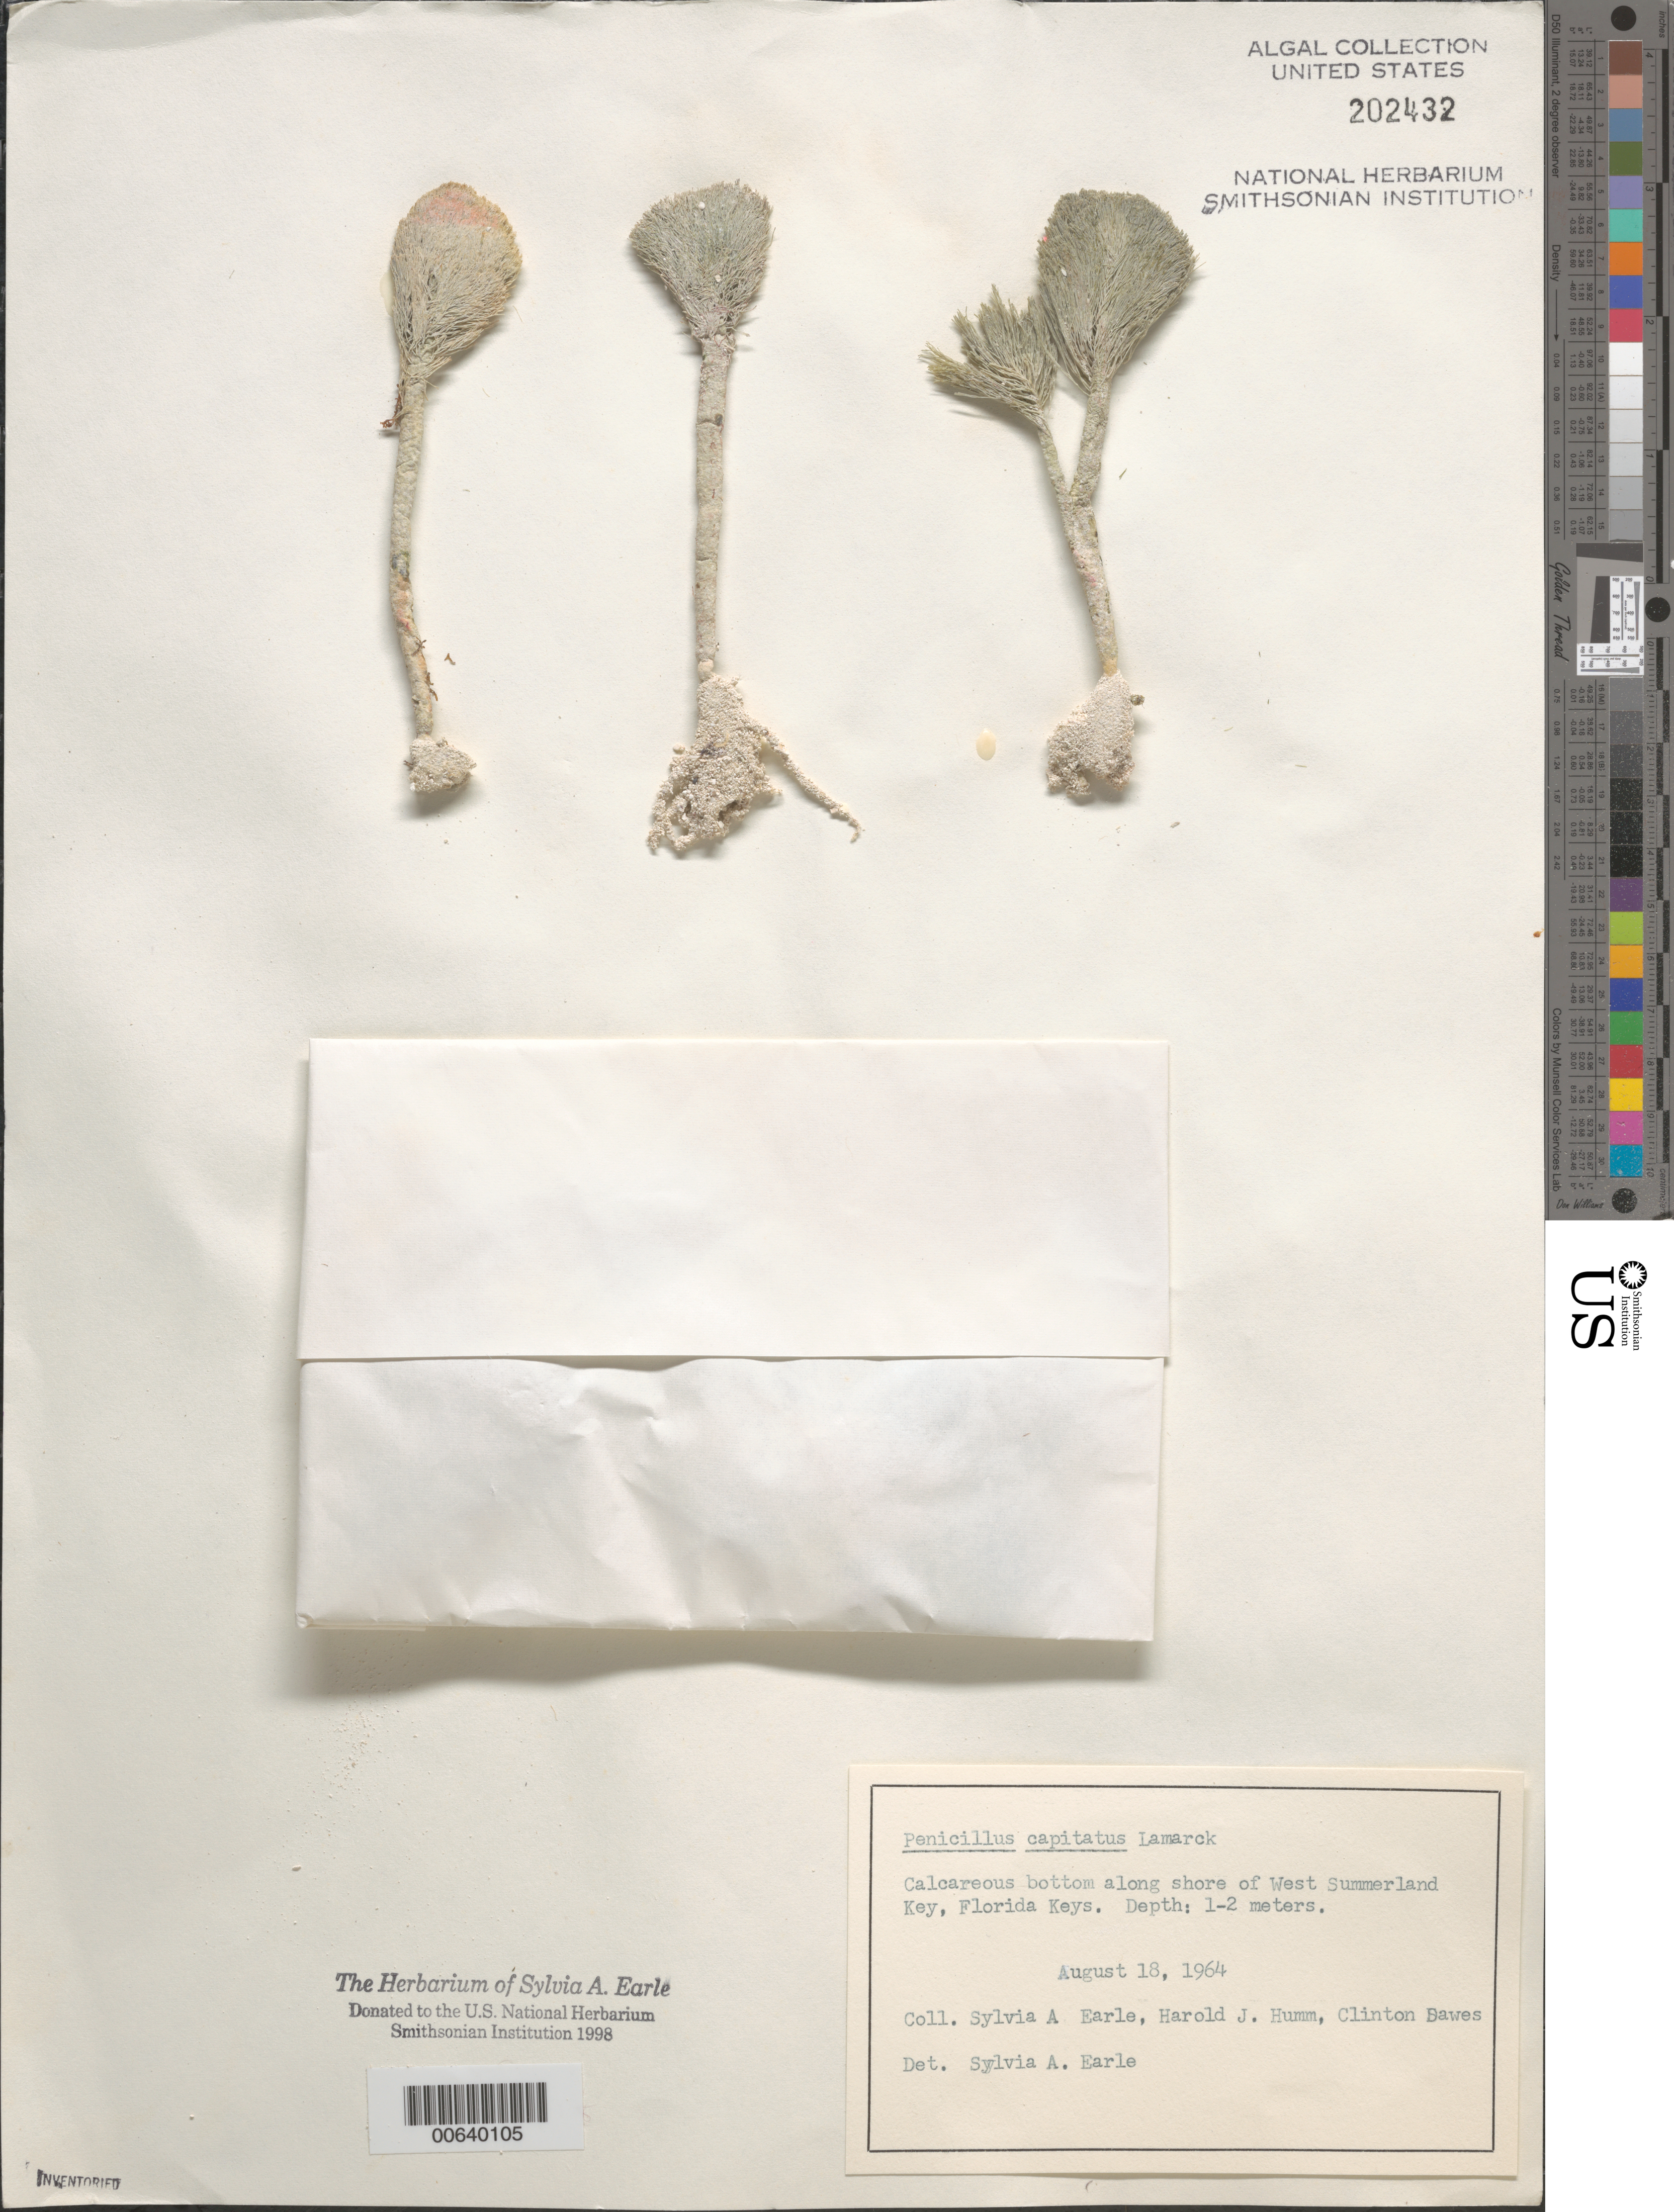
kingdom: Plantae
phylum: Chlorophyta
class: Ulvophyceae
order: Bryopsidales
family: Udoteaceae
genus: Penicillus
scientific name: Penicillus capitatus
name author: Lam.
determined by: Earle, S. A.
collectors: S. A. Earle, H. J. Humm & C. Dawes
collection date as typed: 18 Aug 1964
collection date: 1964-08-18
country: United States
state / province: Florida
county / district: Monroe County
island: West Summerland Key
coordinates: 24 39'N, 81 18.5'W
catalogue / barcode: US 202432